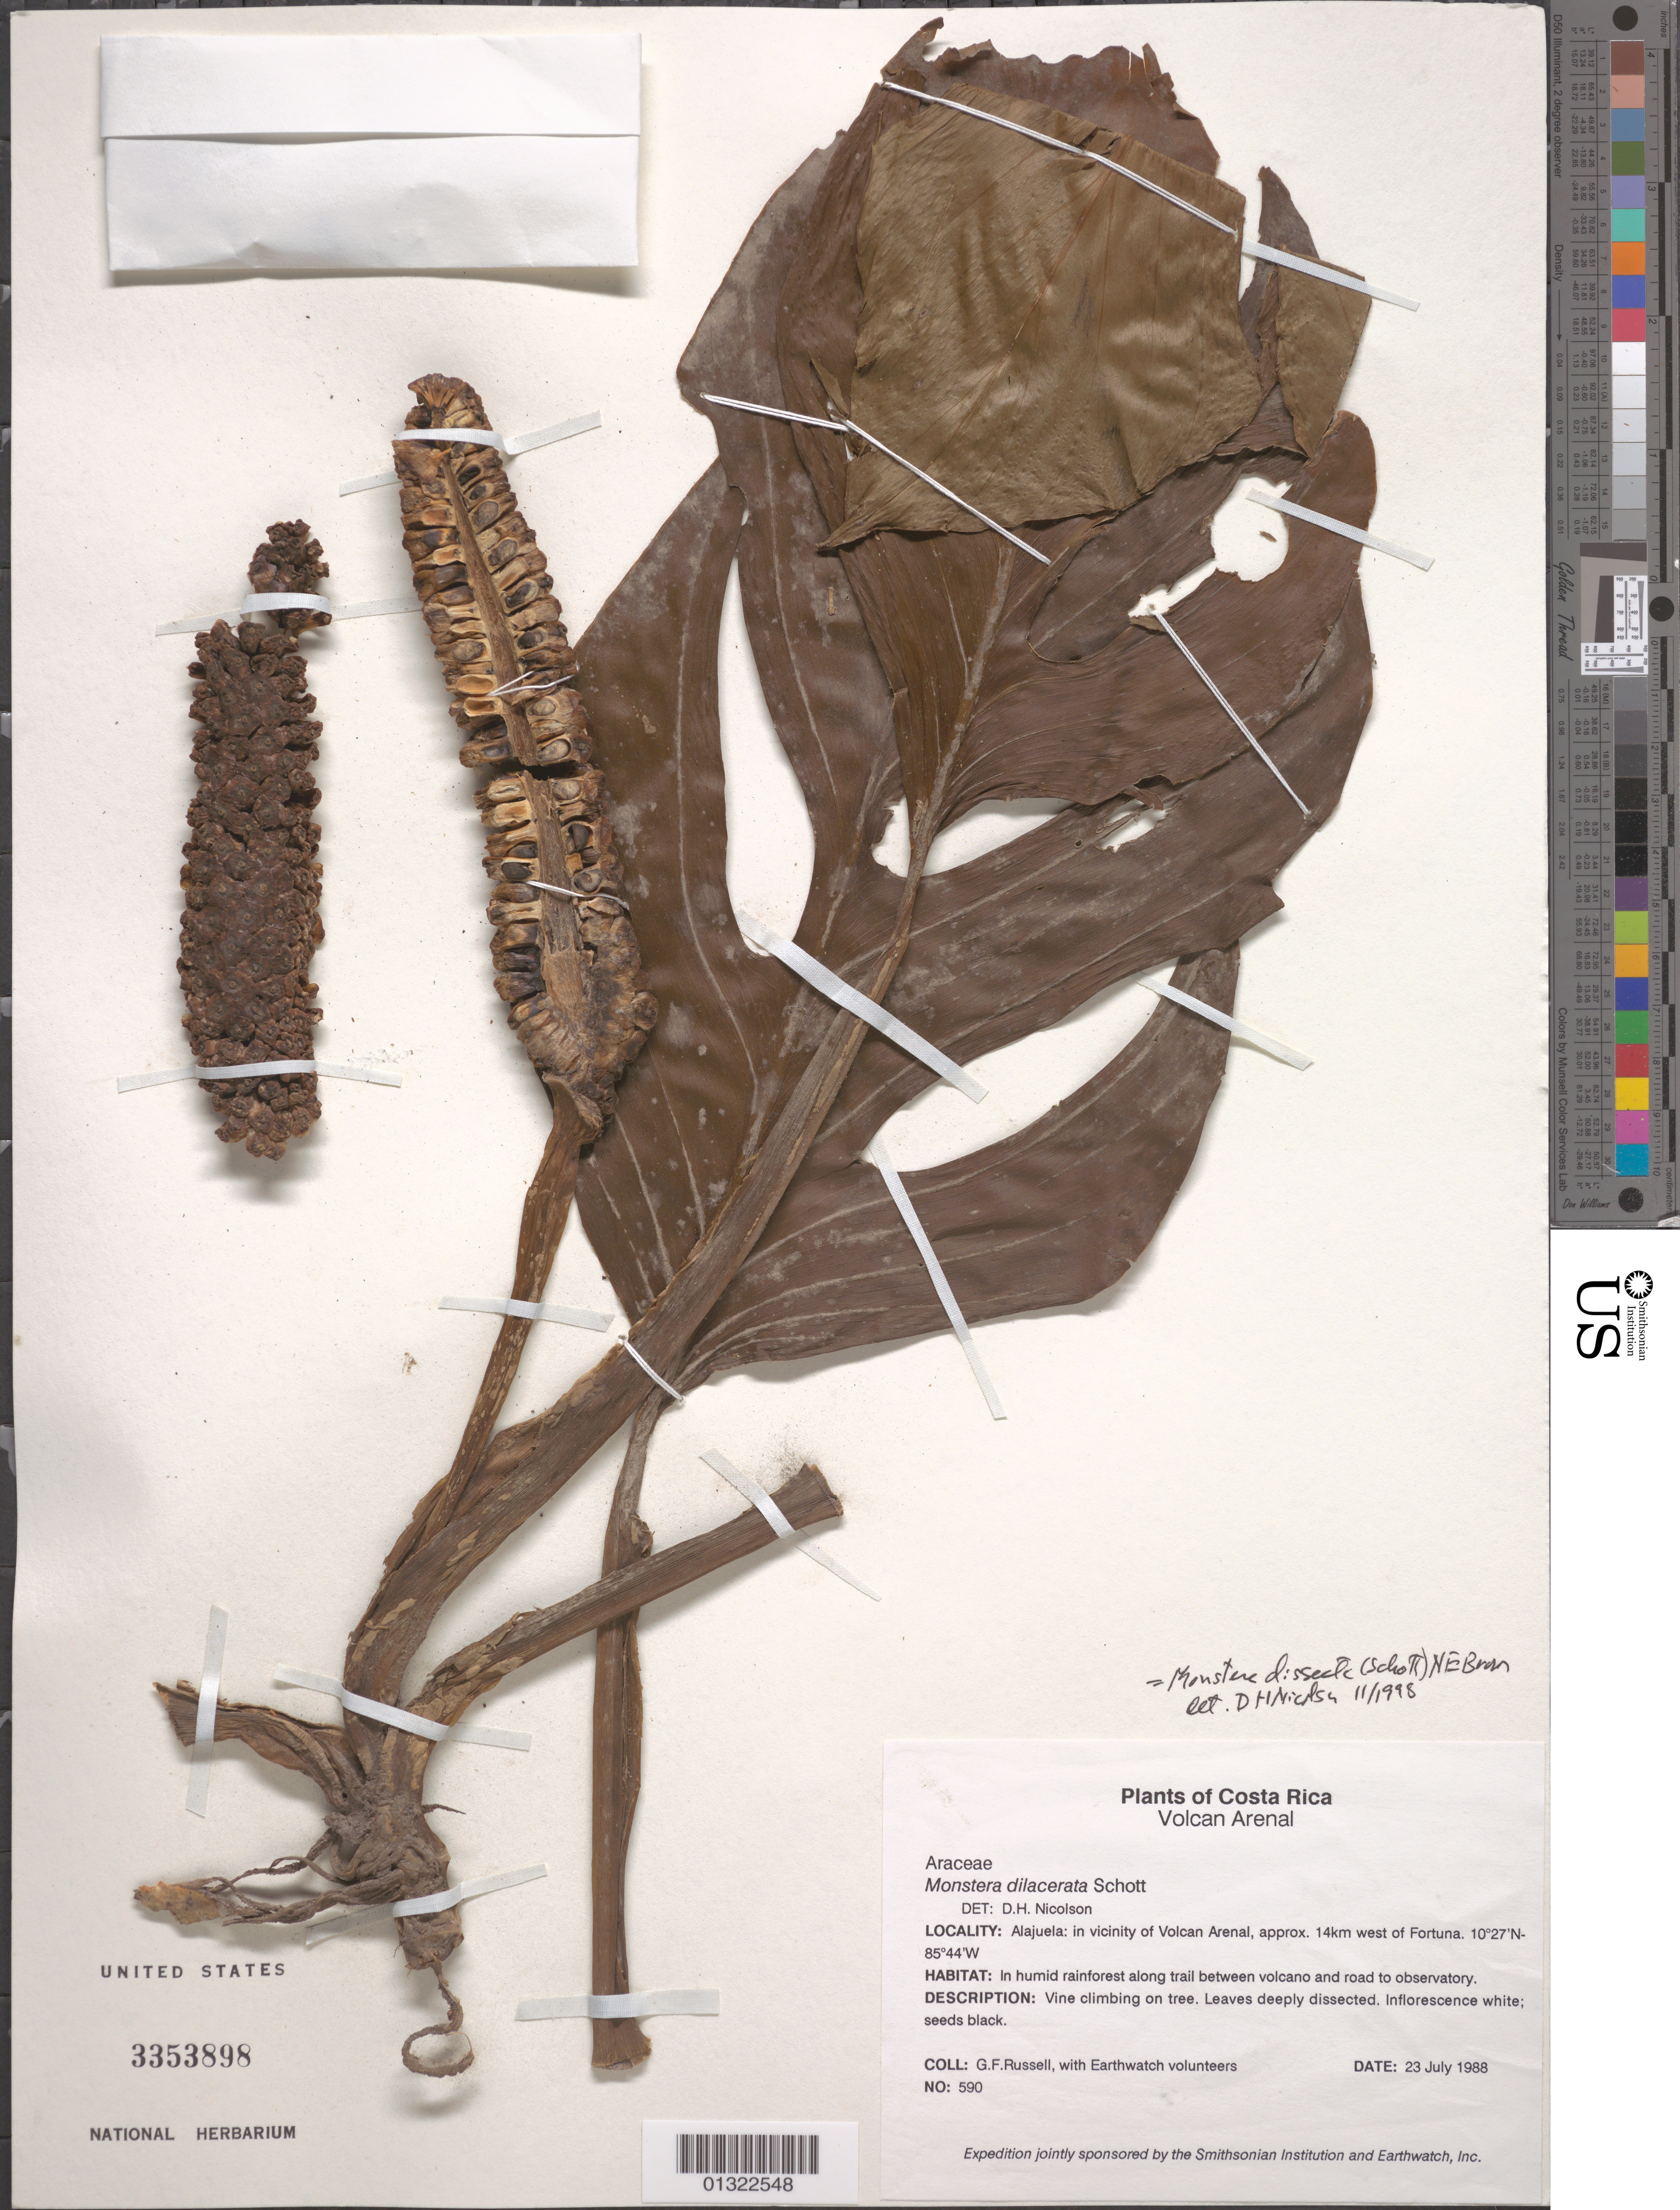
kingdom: Plantae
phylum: Tracheophyta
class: Liliopsida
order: Alismatales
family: Araceae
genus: Monstera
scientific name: Monstera dissecta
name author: (Schott) Croat & Grayum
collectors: G. Russell & Earthwatch Volunteers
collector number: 590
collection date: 1988-07-23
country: Costa Rica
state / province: Alajuela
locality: Volcan Arenal. In vicinity of Volcan Arenal, approx. 14km west of Fortuna.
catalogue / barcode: US 3353898